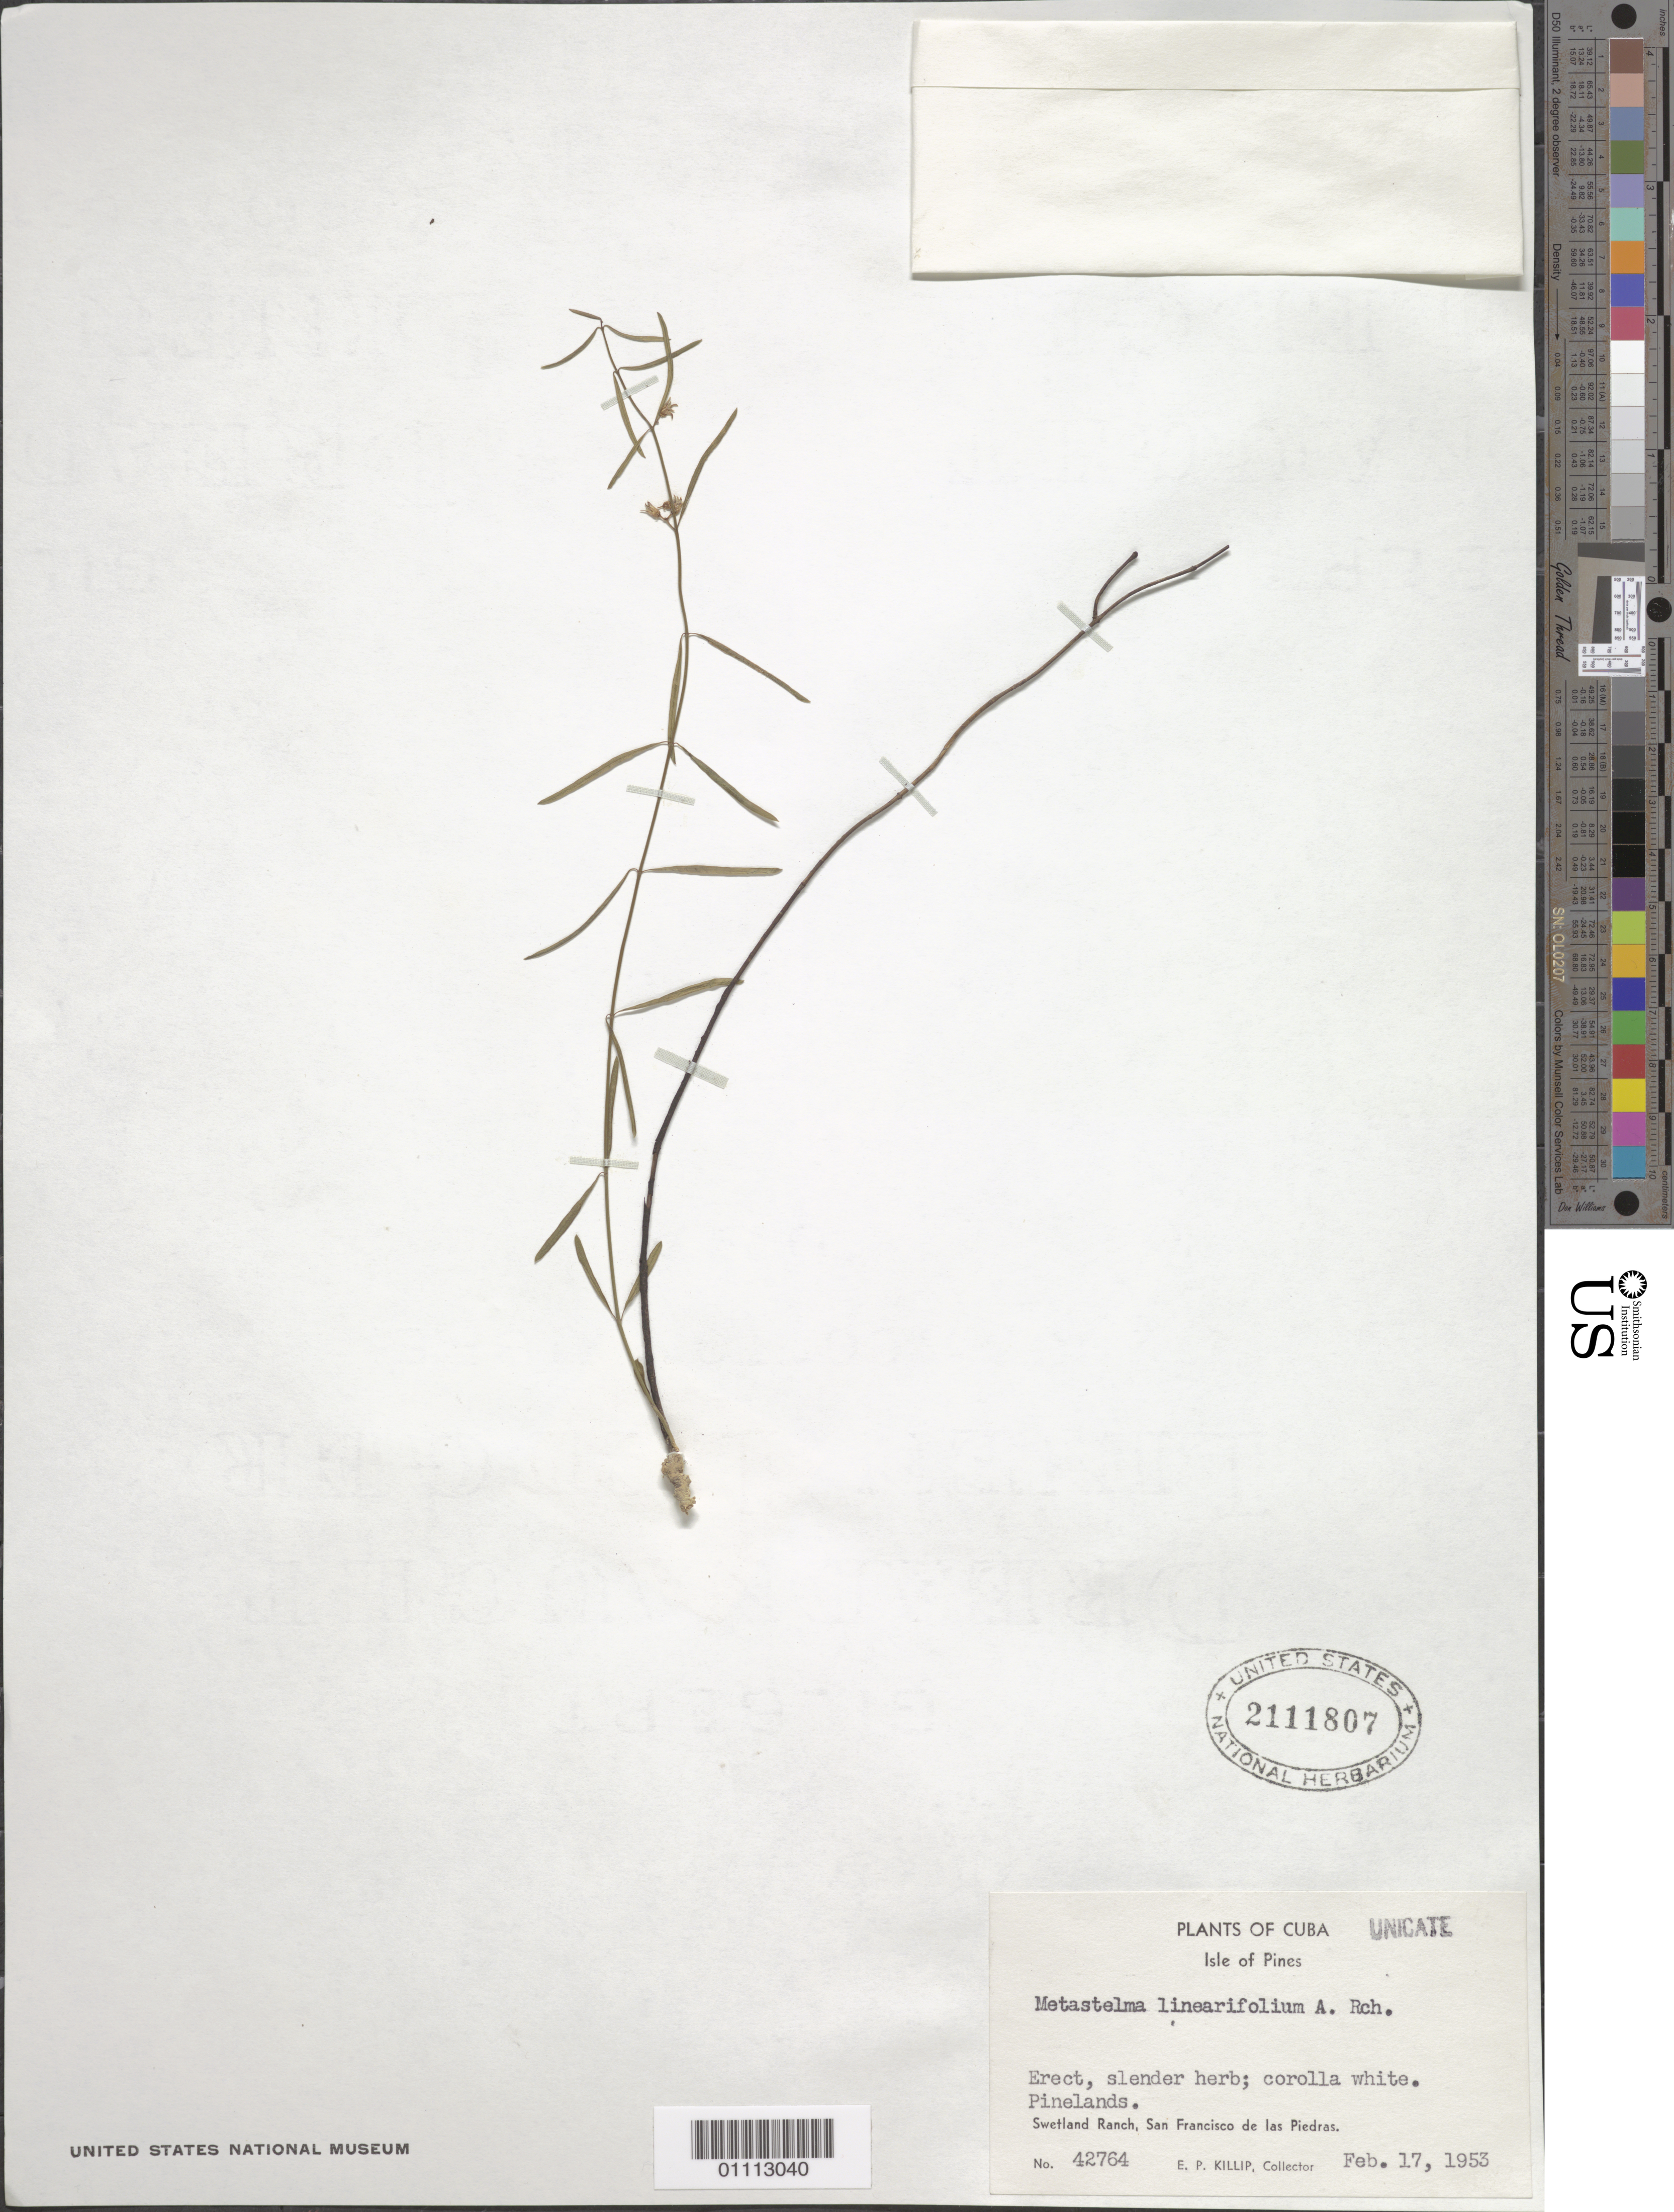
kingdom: Plantae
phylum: Tracheophyta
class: Magnoliopsida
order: Gentianales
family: Apocynaceae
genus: Cynanchum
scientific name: Cynanchum savannarum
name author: Alain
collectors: E. P. Killip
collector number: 42764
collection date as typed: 17 Feb 1953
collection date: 1953-02-17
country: Cuba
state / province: Isla de La Juventud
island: Isla de la Juventud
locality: Swetland Ranch, San Francisco de las Piedras Pinelands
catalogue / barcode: US 2111807